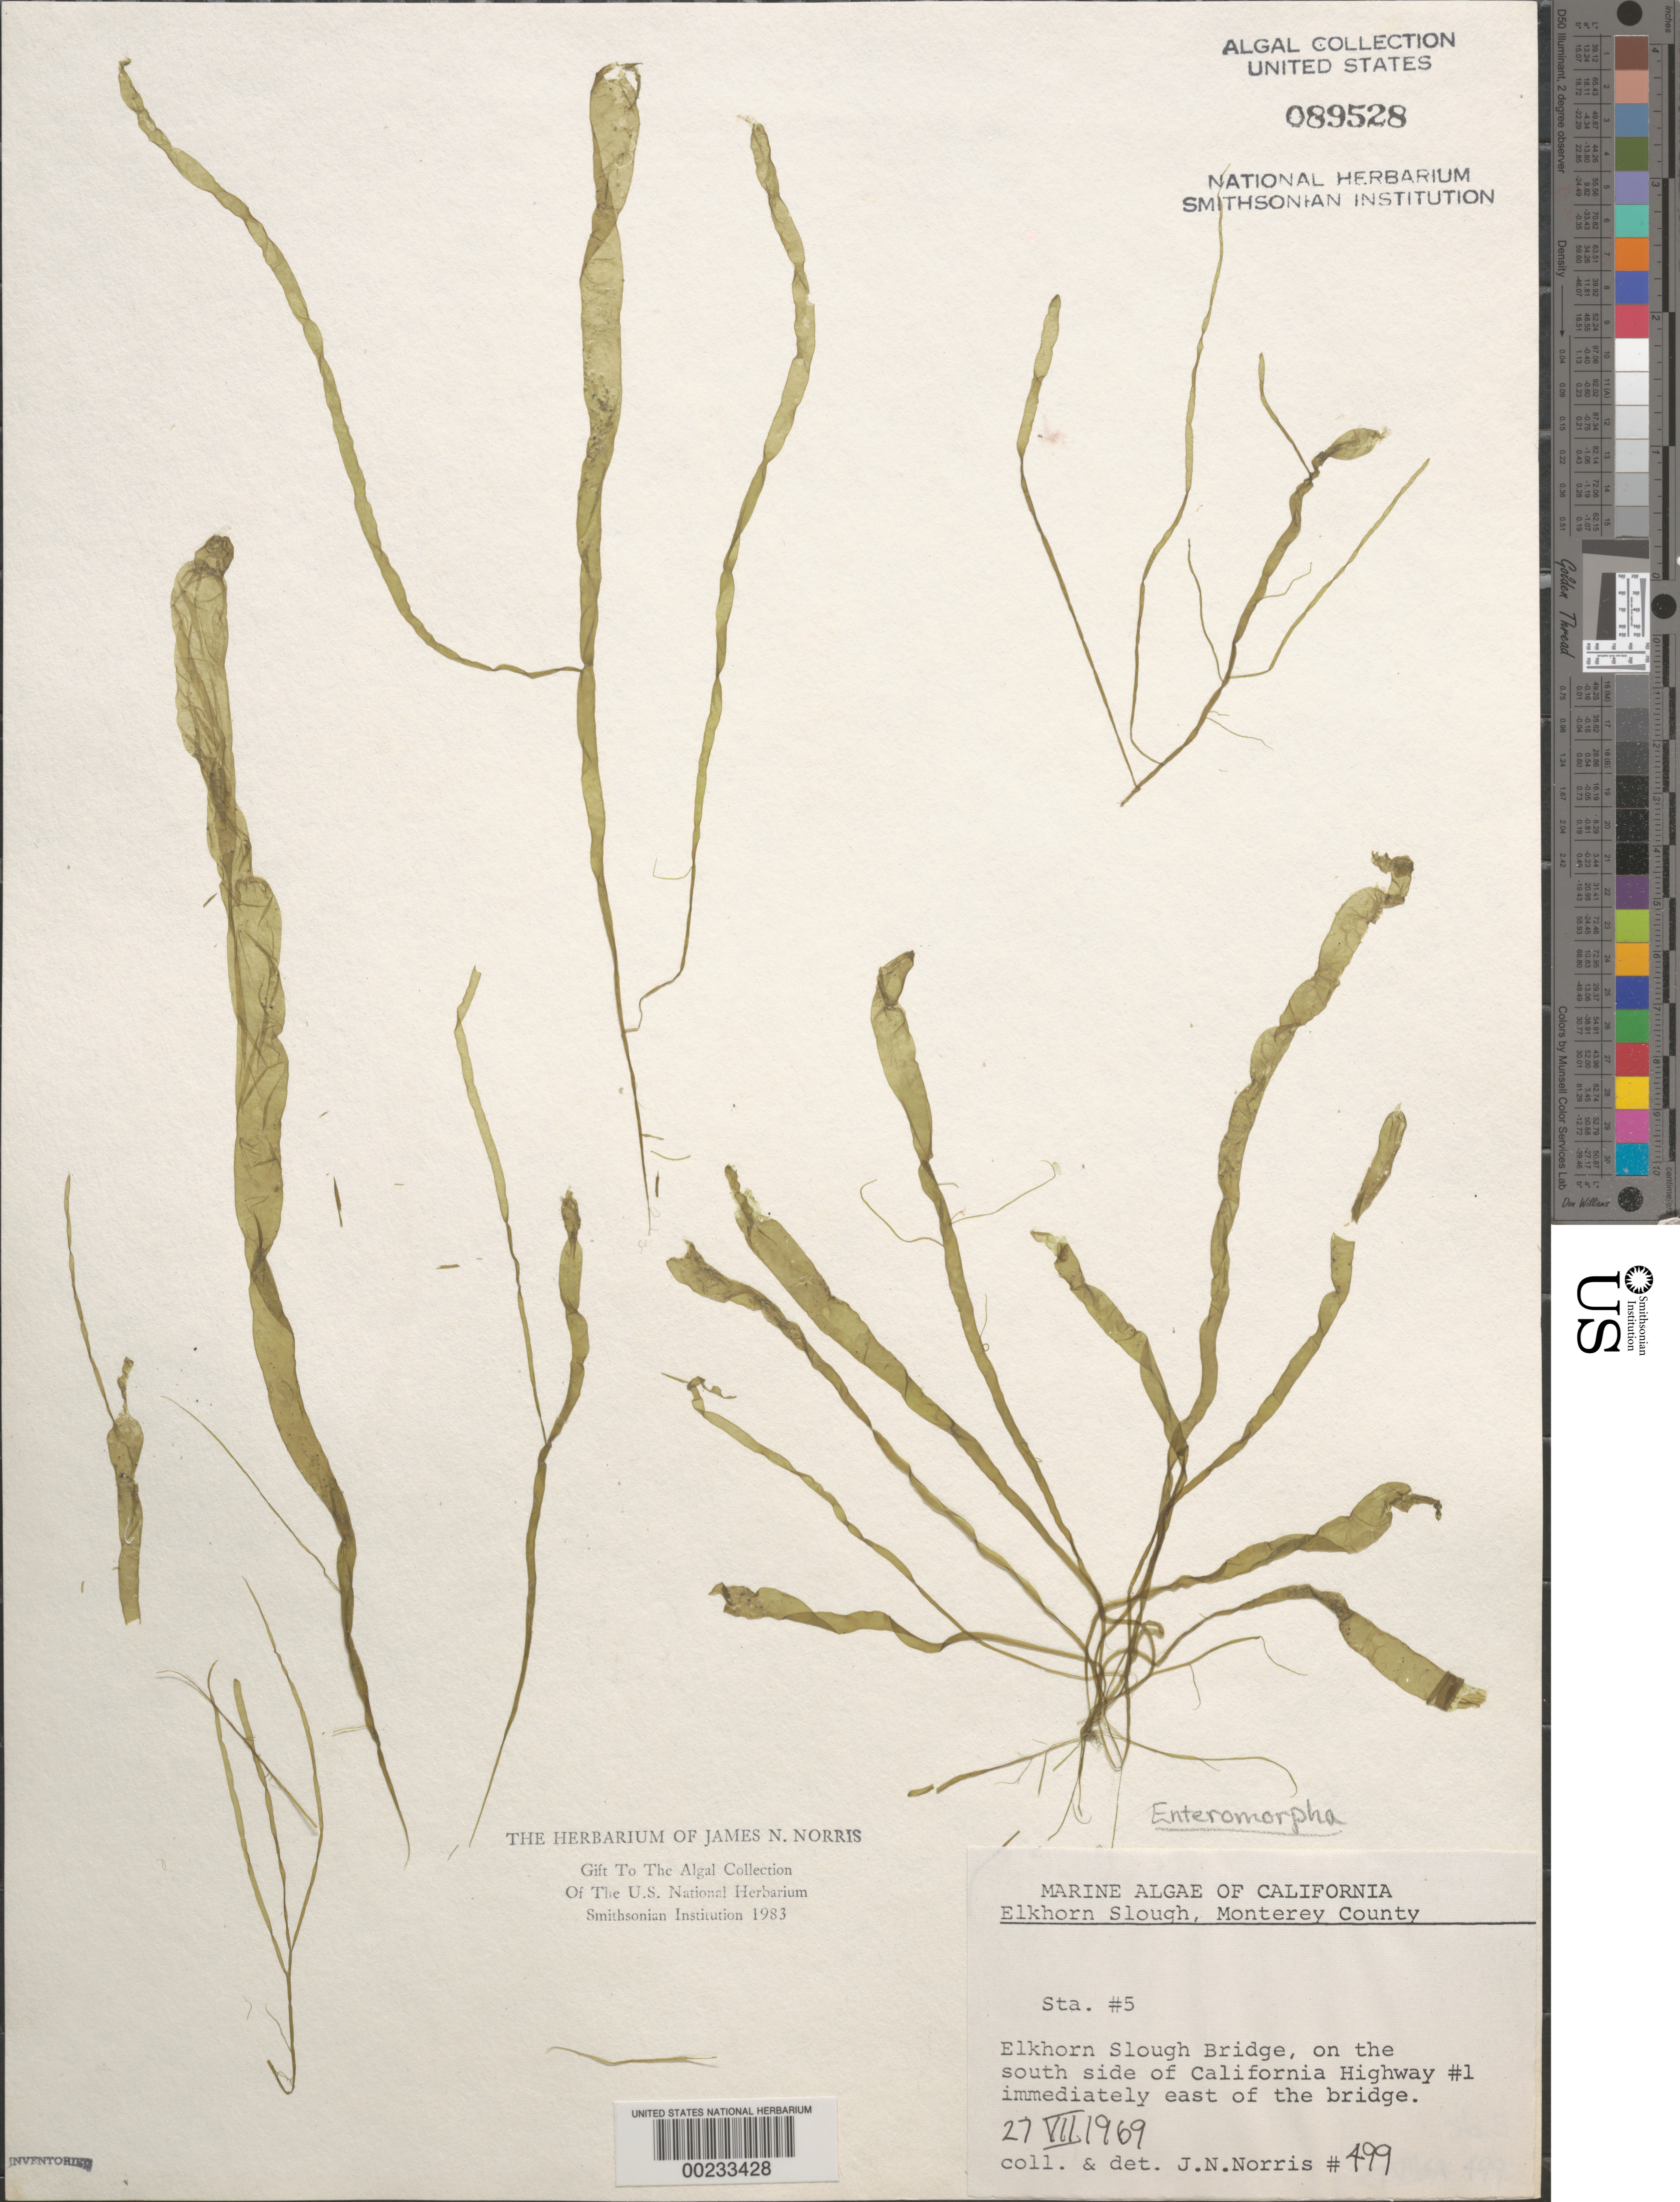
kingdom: Plantae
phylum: Chlorophyta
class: Ulvophyceae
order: Ulvales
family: Ulvaceae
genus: Ulva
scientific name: Ulva sp.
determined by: Algae name updating Project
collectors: J. N. Norris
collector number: JN-499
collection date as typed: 27 Jul 1969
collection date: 1969-07-27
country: United States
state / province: California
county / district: Monterey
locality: Elkhorn Slough, Elkhorn Slough Bridge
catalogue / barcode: US 89528